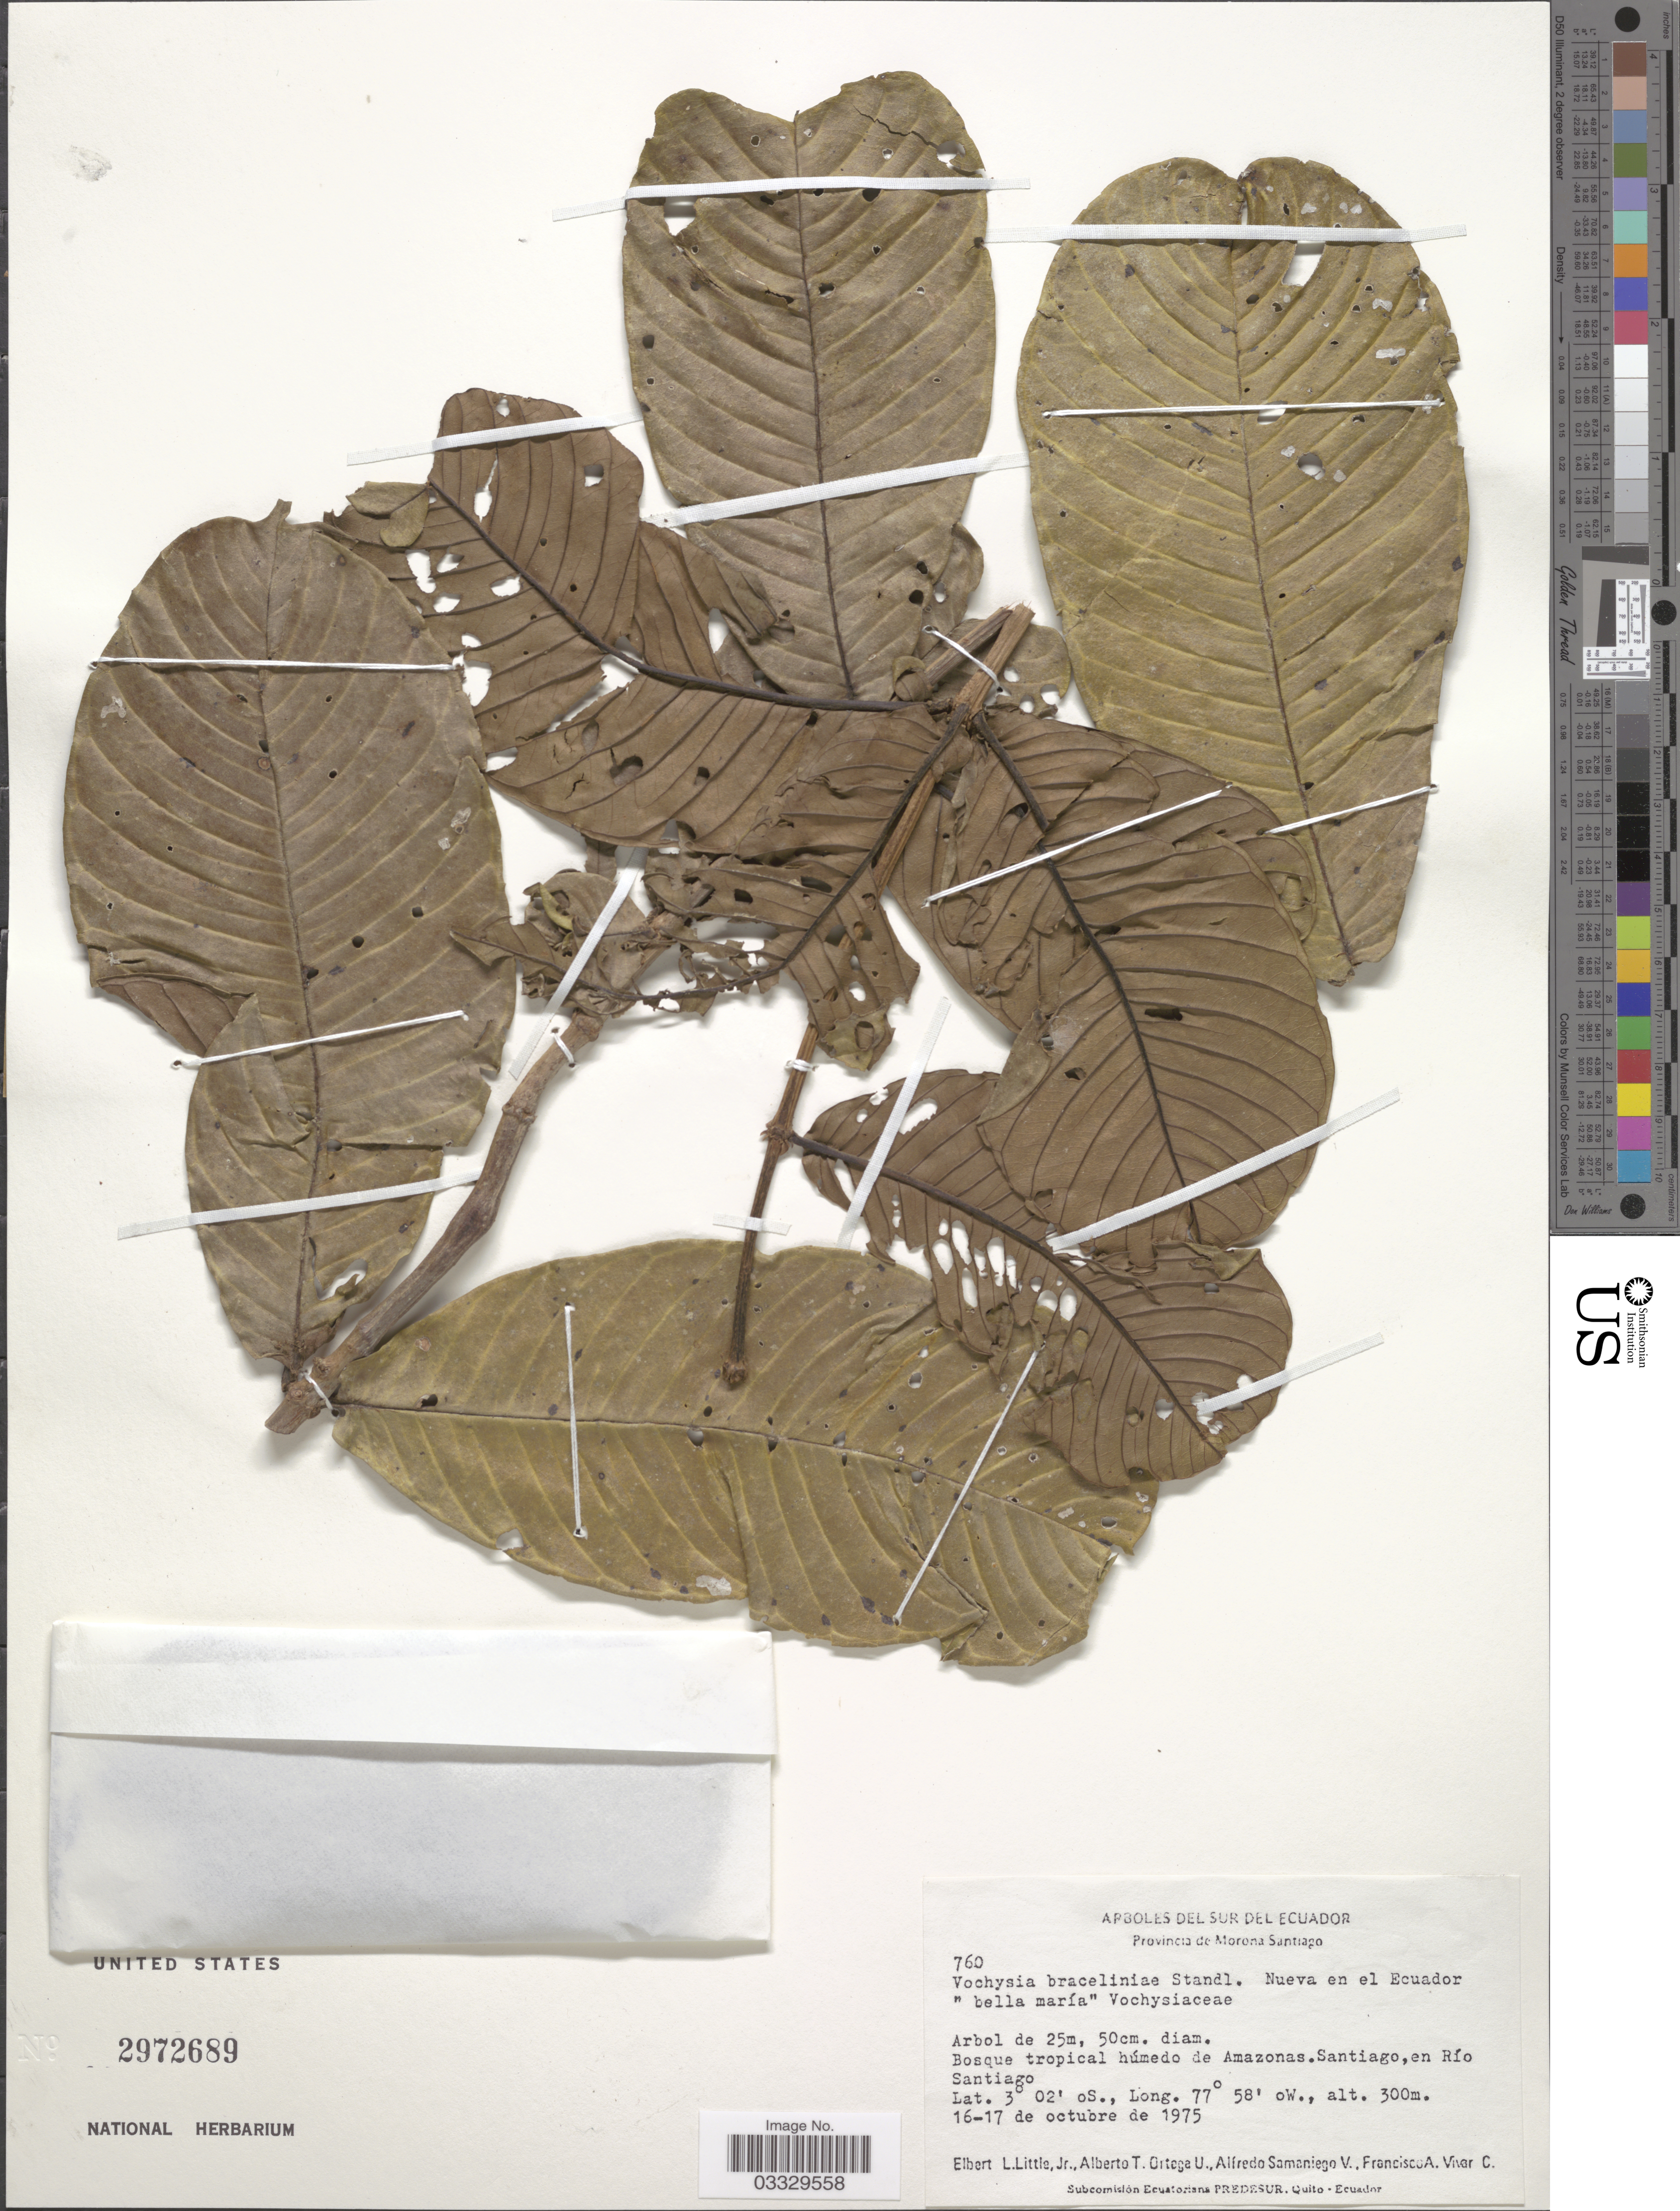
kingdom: Plantae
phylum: Tracheophyta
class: Magnoliopsida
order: Myrtales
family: Vochysiaceae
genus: Vochysia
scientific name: Vochysia bracelinae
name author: Standl.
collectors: E. L. Little, A. T. Ortega U., A. V. Samaniego & F. A. Vivar C.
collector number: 760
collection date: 1975-10-16/1975-10-17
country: Ecuador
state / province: Morona-Santiago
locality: Sur del Ecuador. Bosque tropical húmedo de Amazonas. Santiago, en Río Santiago.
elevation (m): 300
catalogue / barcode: US 2972689